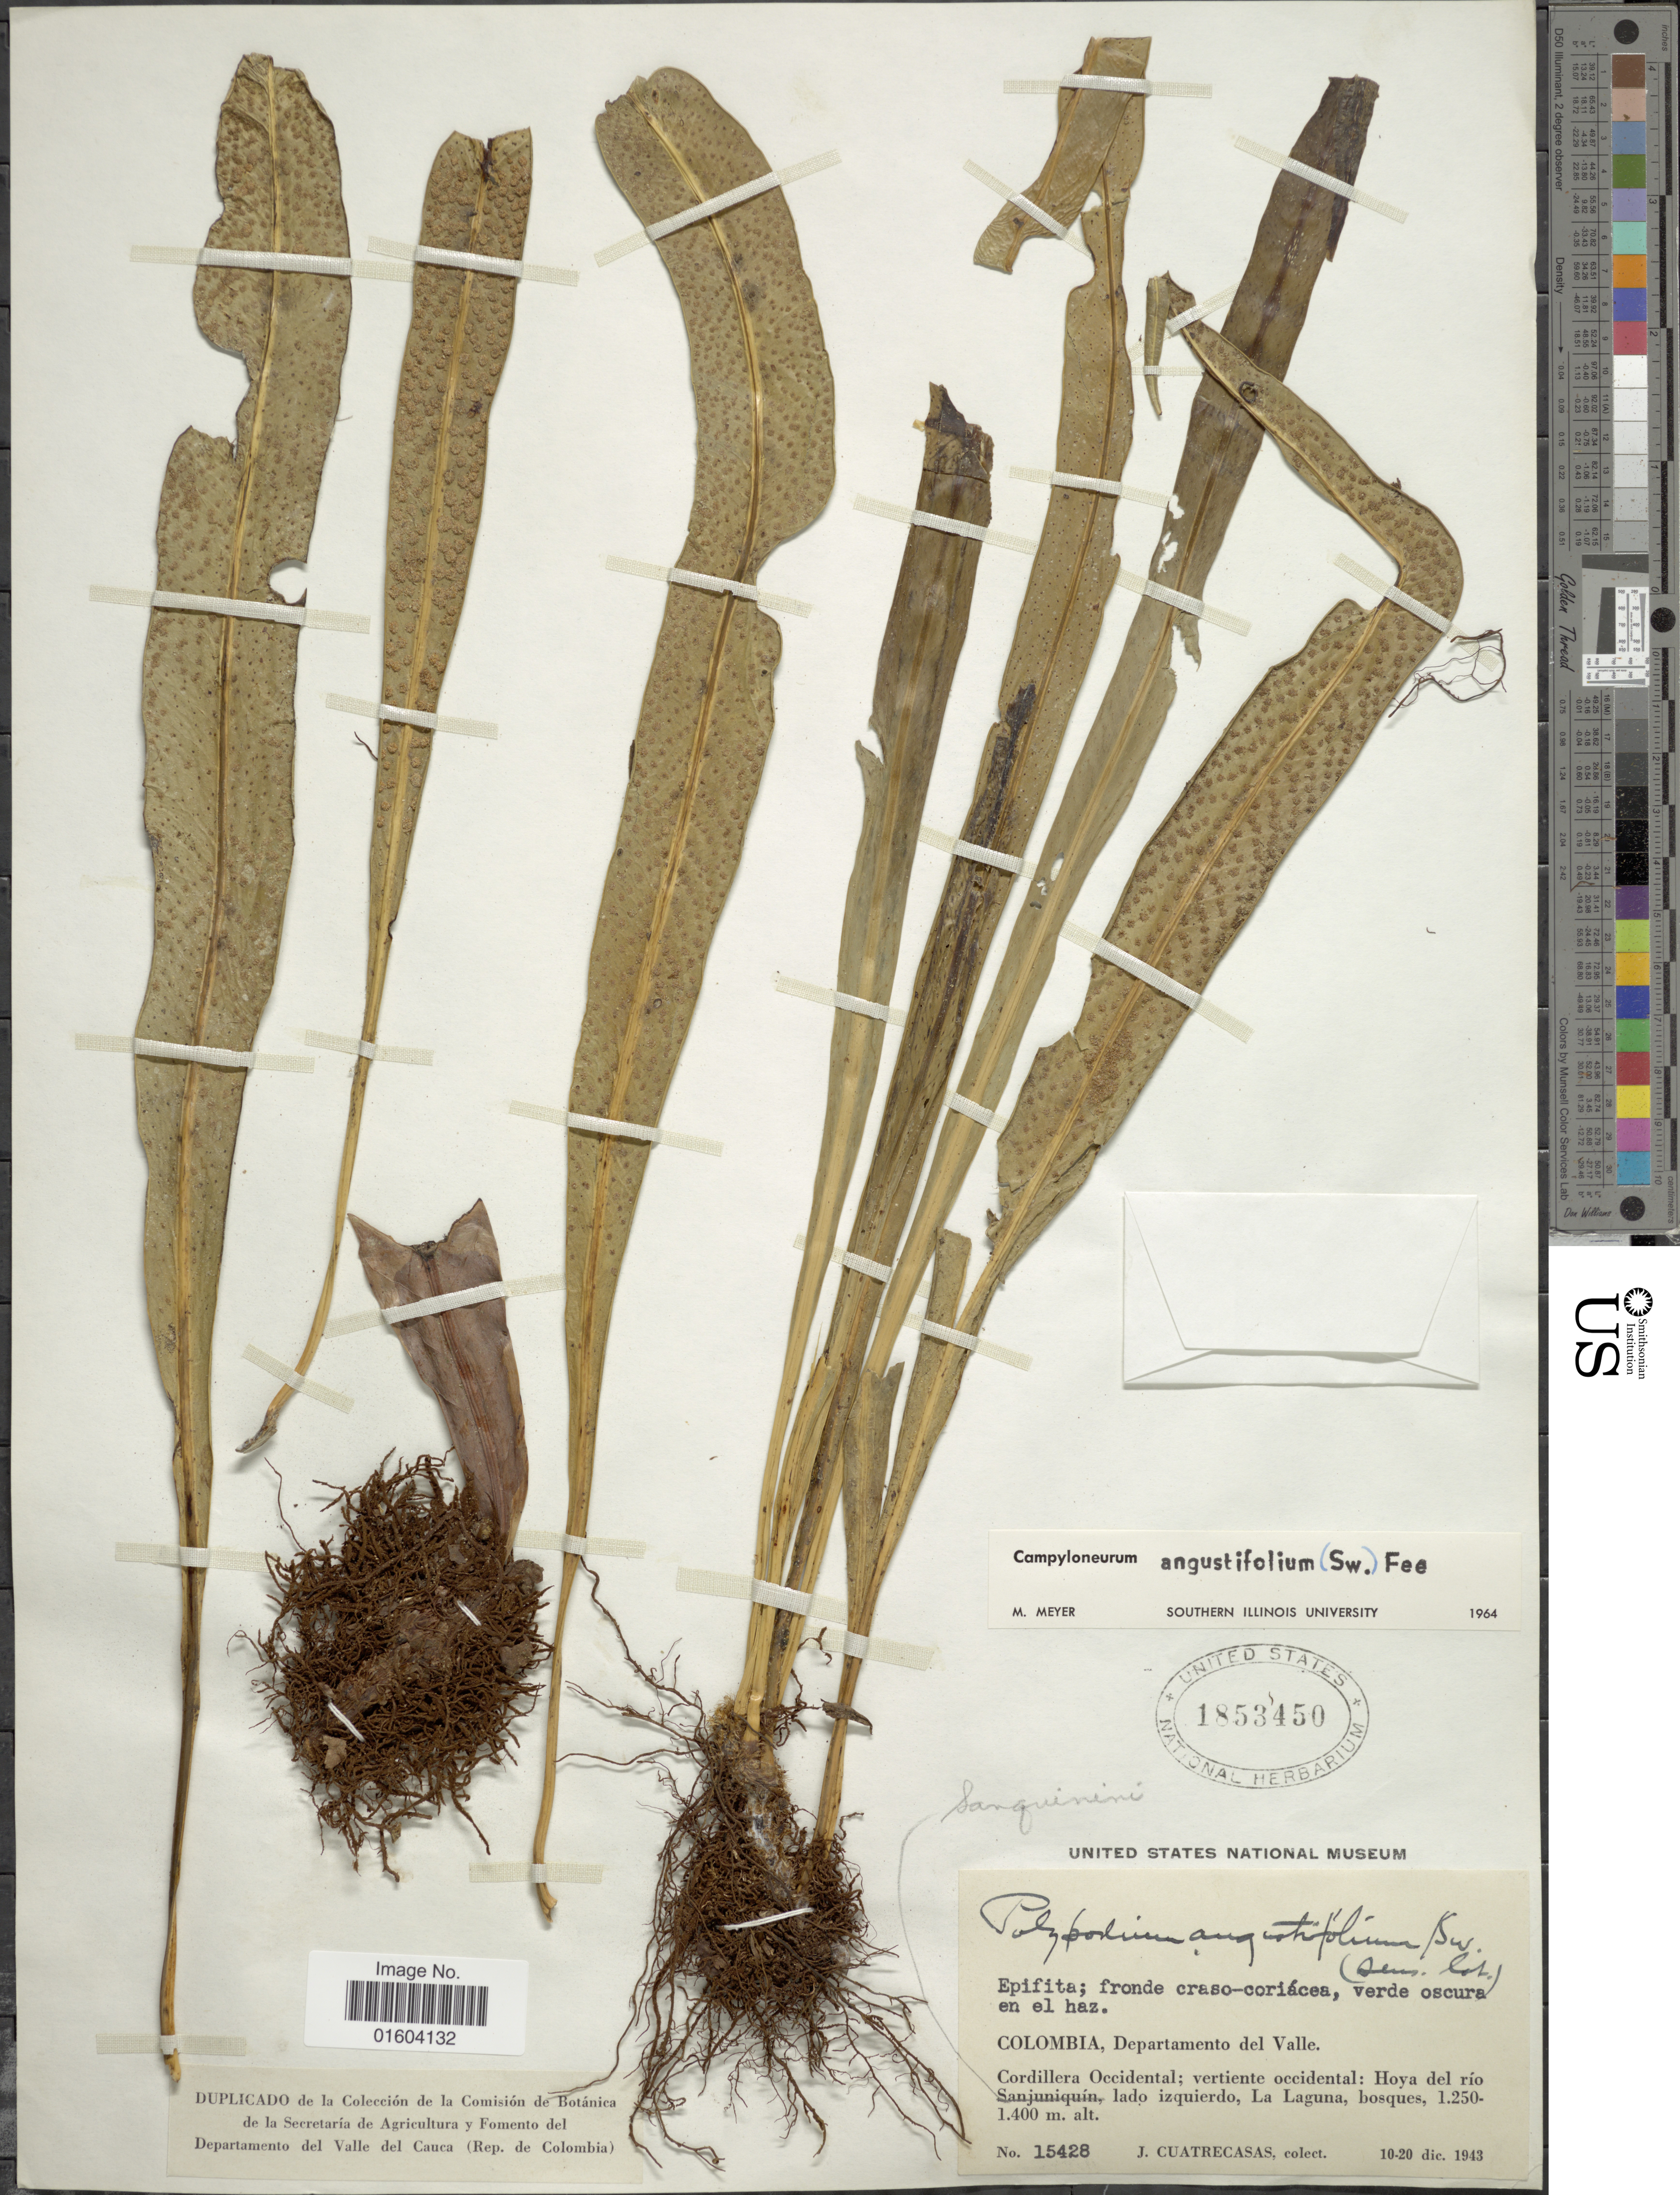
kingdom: Plantae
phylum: Tracheophyta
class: Polypodiopsida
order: Polypodiales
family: Polypodiaceae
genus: Campyloneurum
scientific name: Campyloneurum chlorolepis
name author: Alston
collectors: J. Cuatrecasas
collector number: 15428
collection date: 1943-12-10/1943-12-20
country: Colombia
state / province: Valle del Cauca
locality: Colombia, Departamento del Valle. Cordillera Occidental; vertiente occidental: Hoya del rio lado izquierdo, La Laguna.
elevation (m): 1250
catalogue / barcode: US 1853450